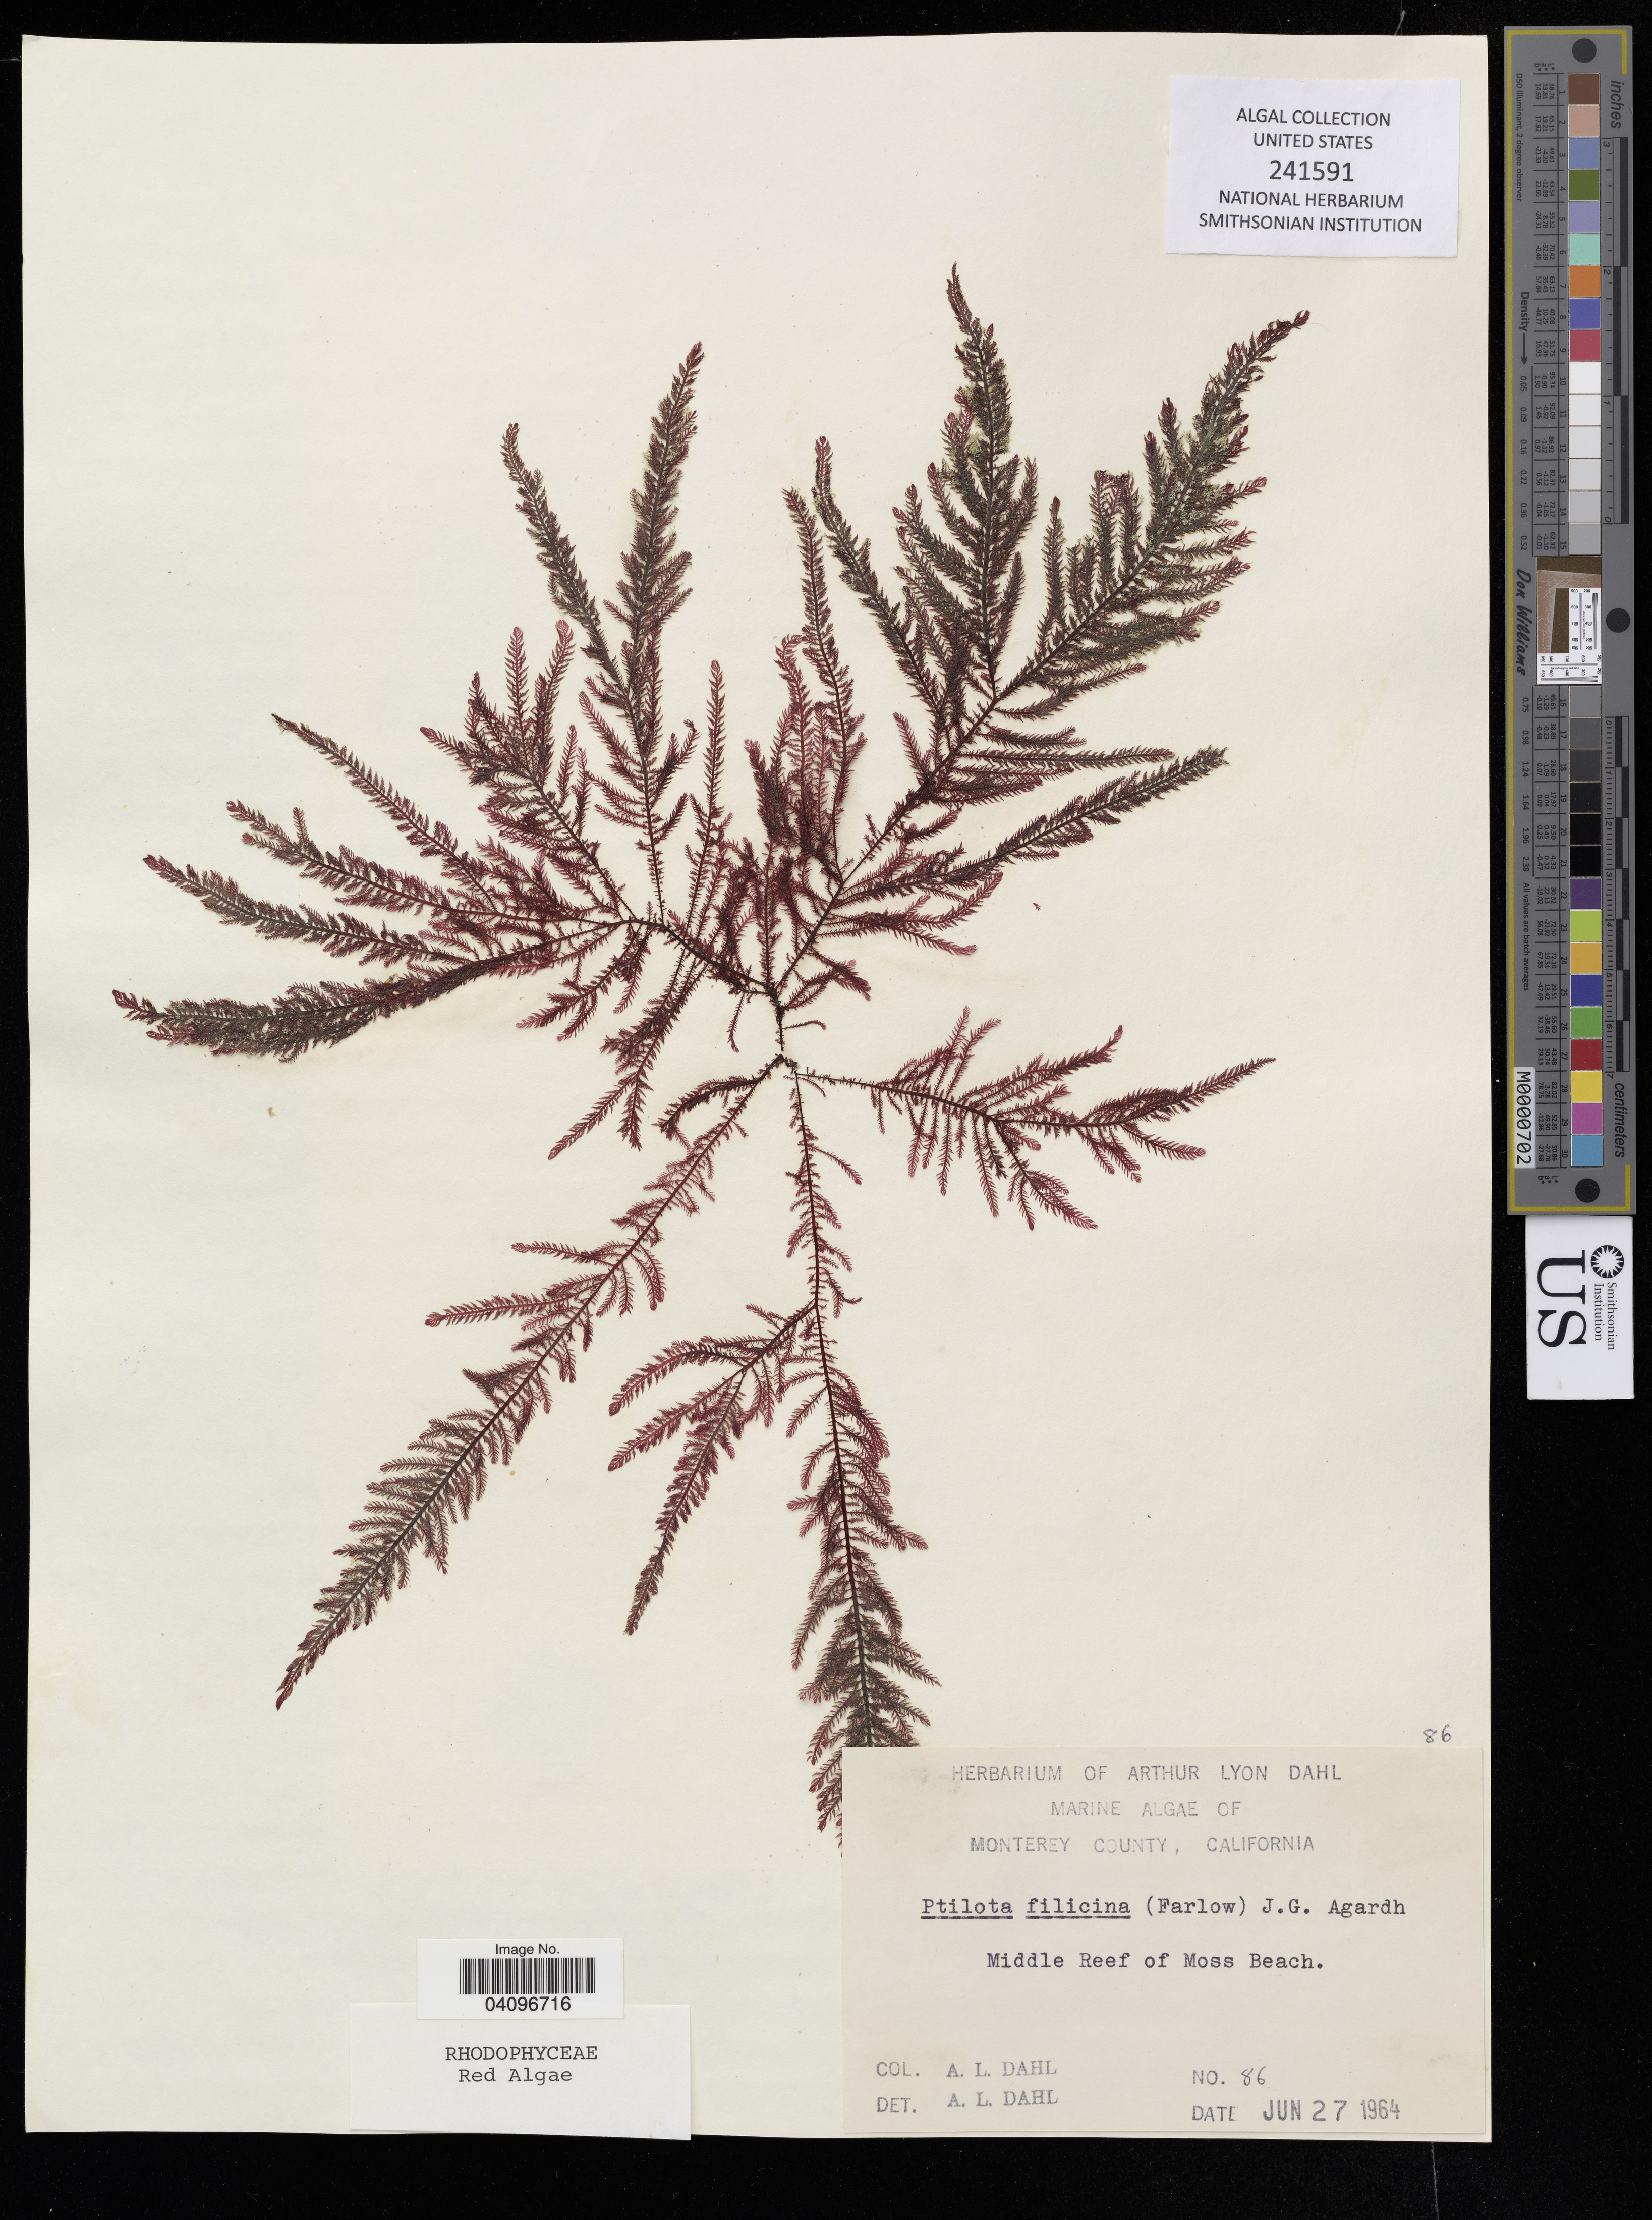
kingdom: Plantae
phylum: Rhodophyta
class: Florideophyceae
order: Ceramiales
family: Wrangeliaceae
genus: Ptilota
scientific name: Ptilota filicina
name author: J. Agardh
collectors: A. Dahl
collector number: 86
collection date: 1964-06-27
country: United States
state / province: California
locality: Monterey County. Middle Reef of Moss Beach.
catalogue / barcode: US 241591